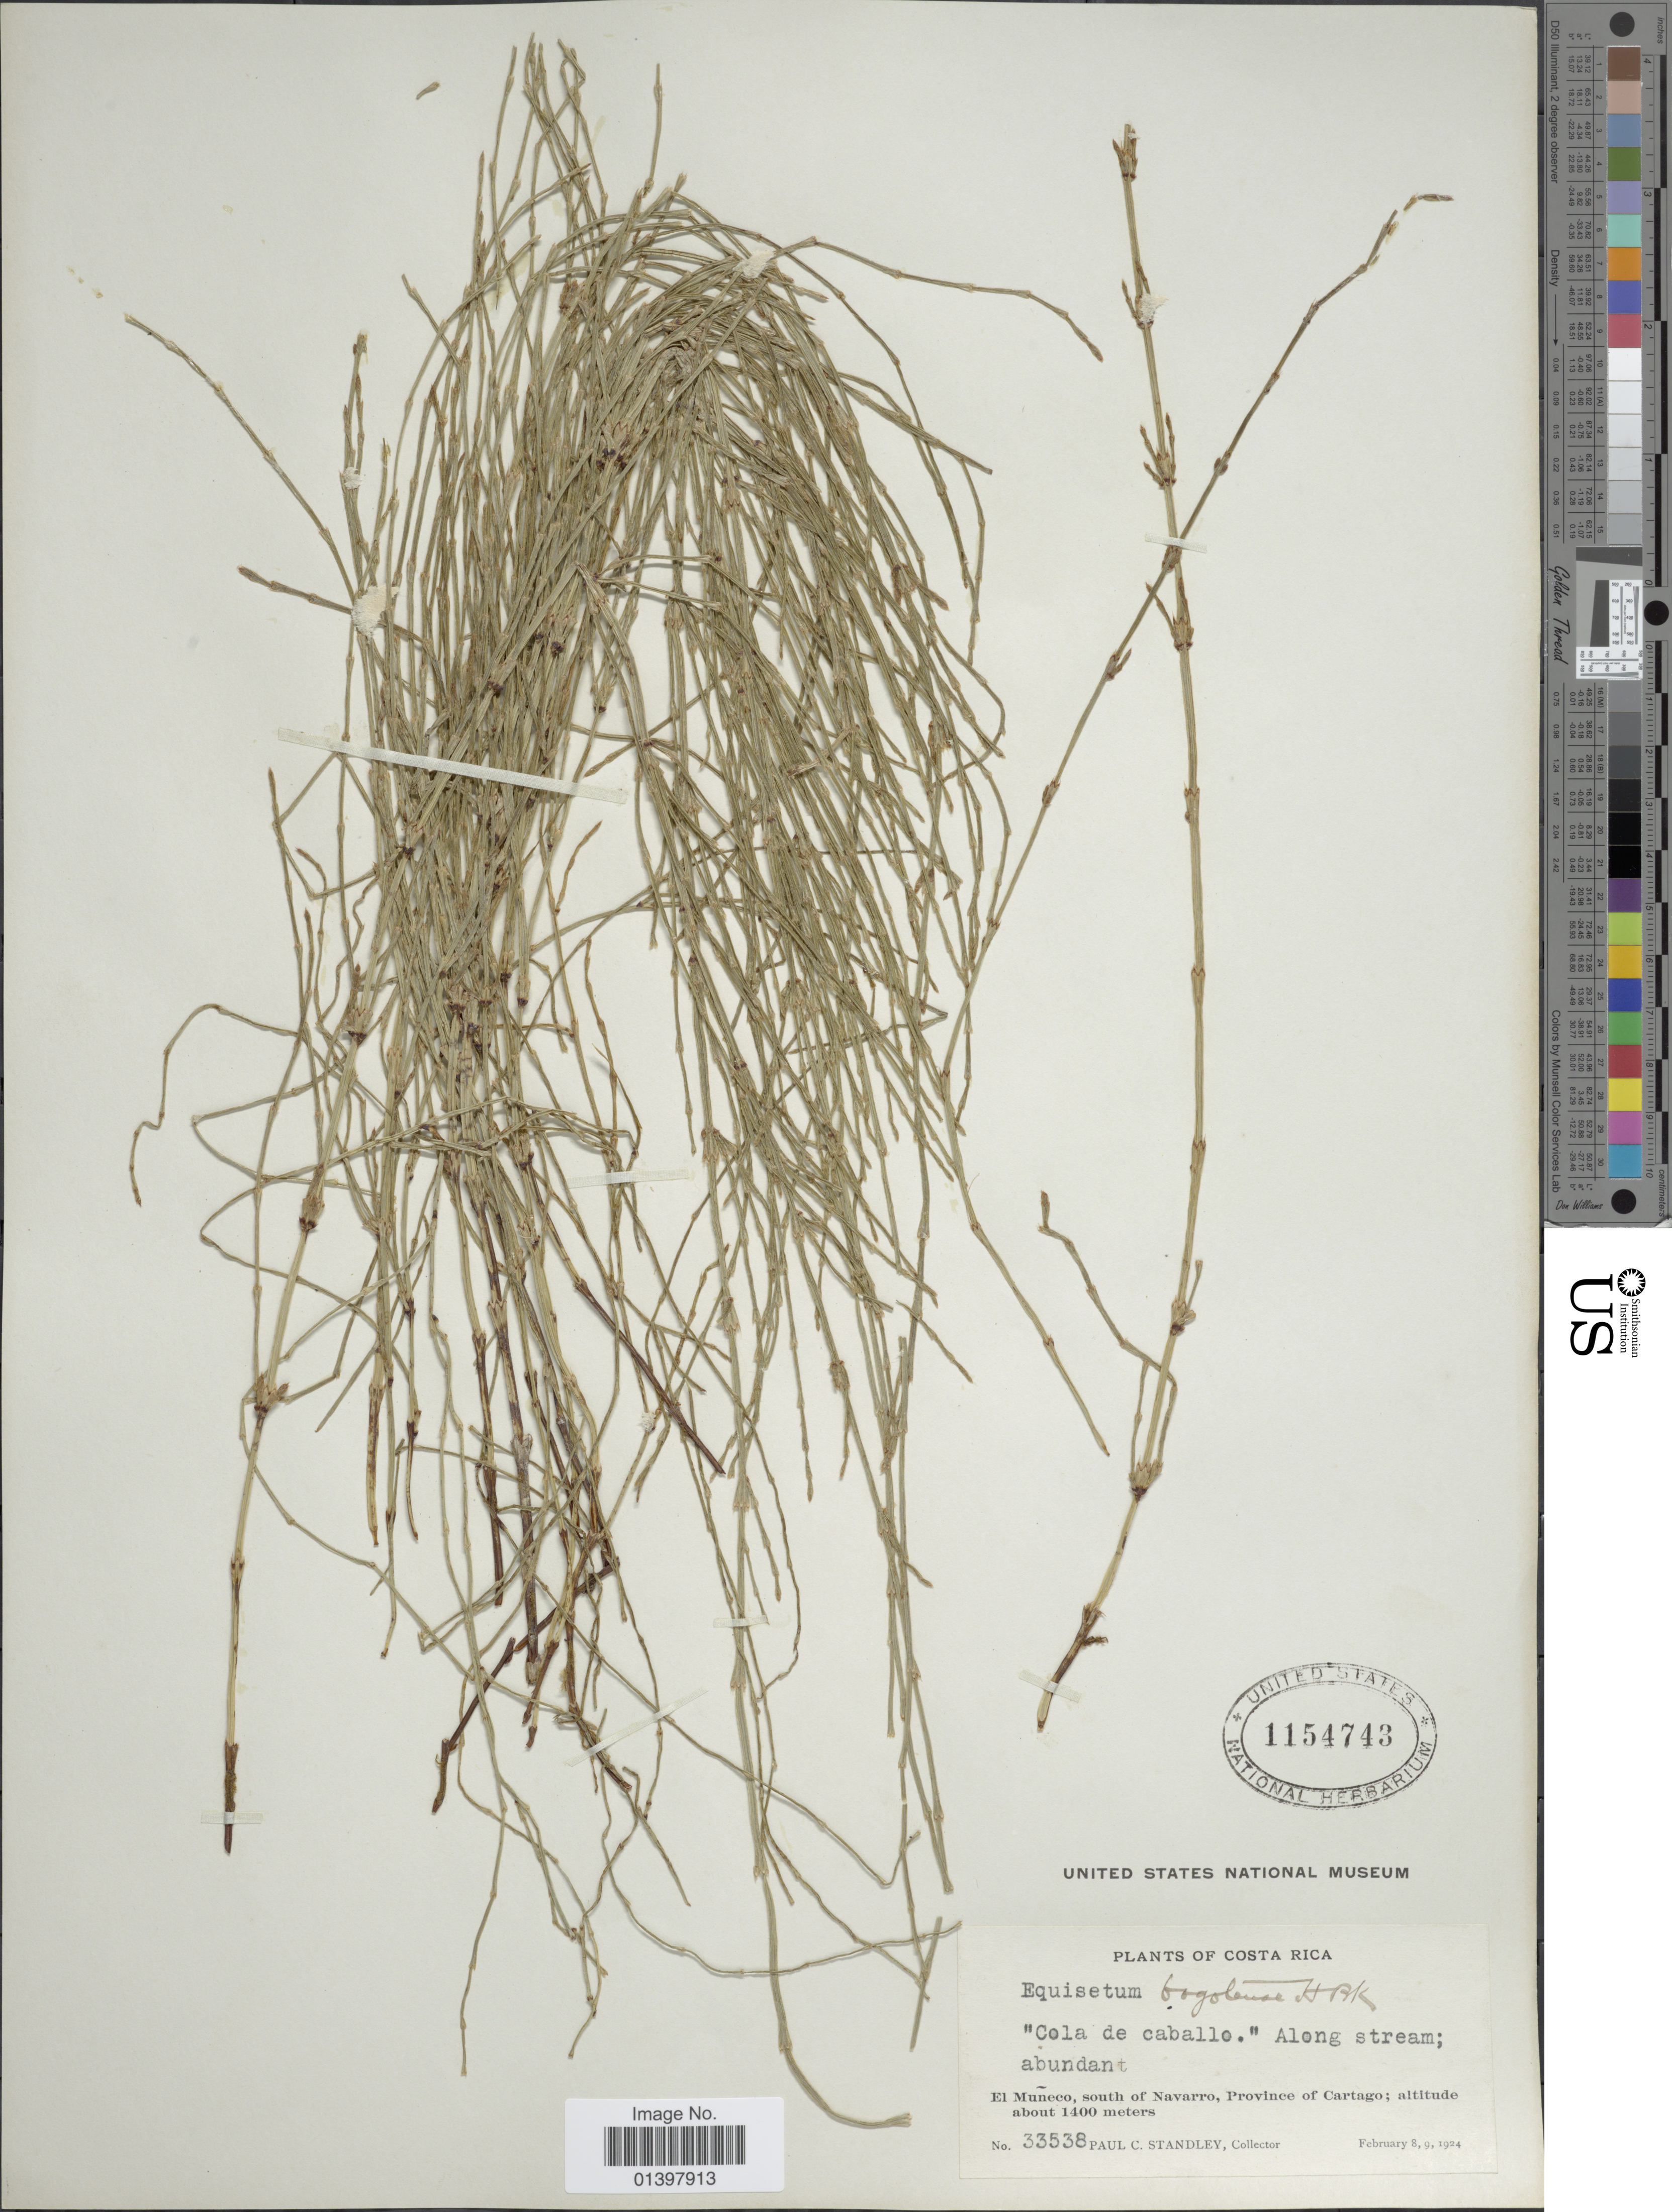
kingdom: Plantae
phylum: Tracheophyta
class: Polypodiopsida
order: Equisetales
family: Equisetaceae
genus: Equisetum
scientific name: Equisetum bogotense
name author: Kunth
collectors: P. C. Standley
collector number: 33538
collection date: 1924-02-08/1924-02-09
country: Costa Rica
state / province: Cartago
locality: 'Cola de caballo'. Along stream El Muñeco, south of Navarro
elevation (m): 1400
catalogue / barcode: US 1154743